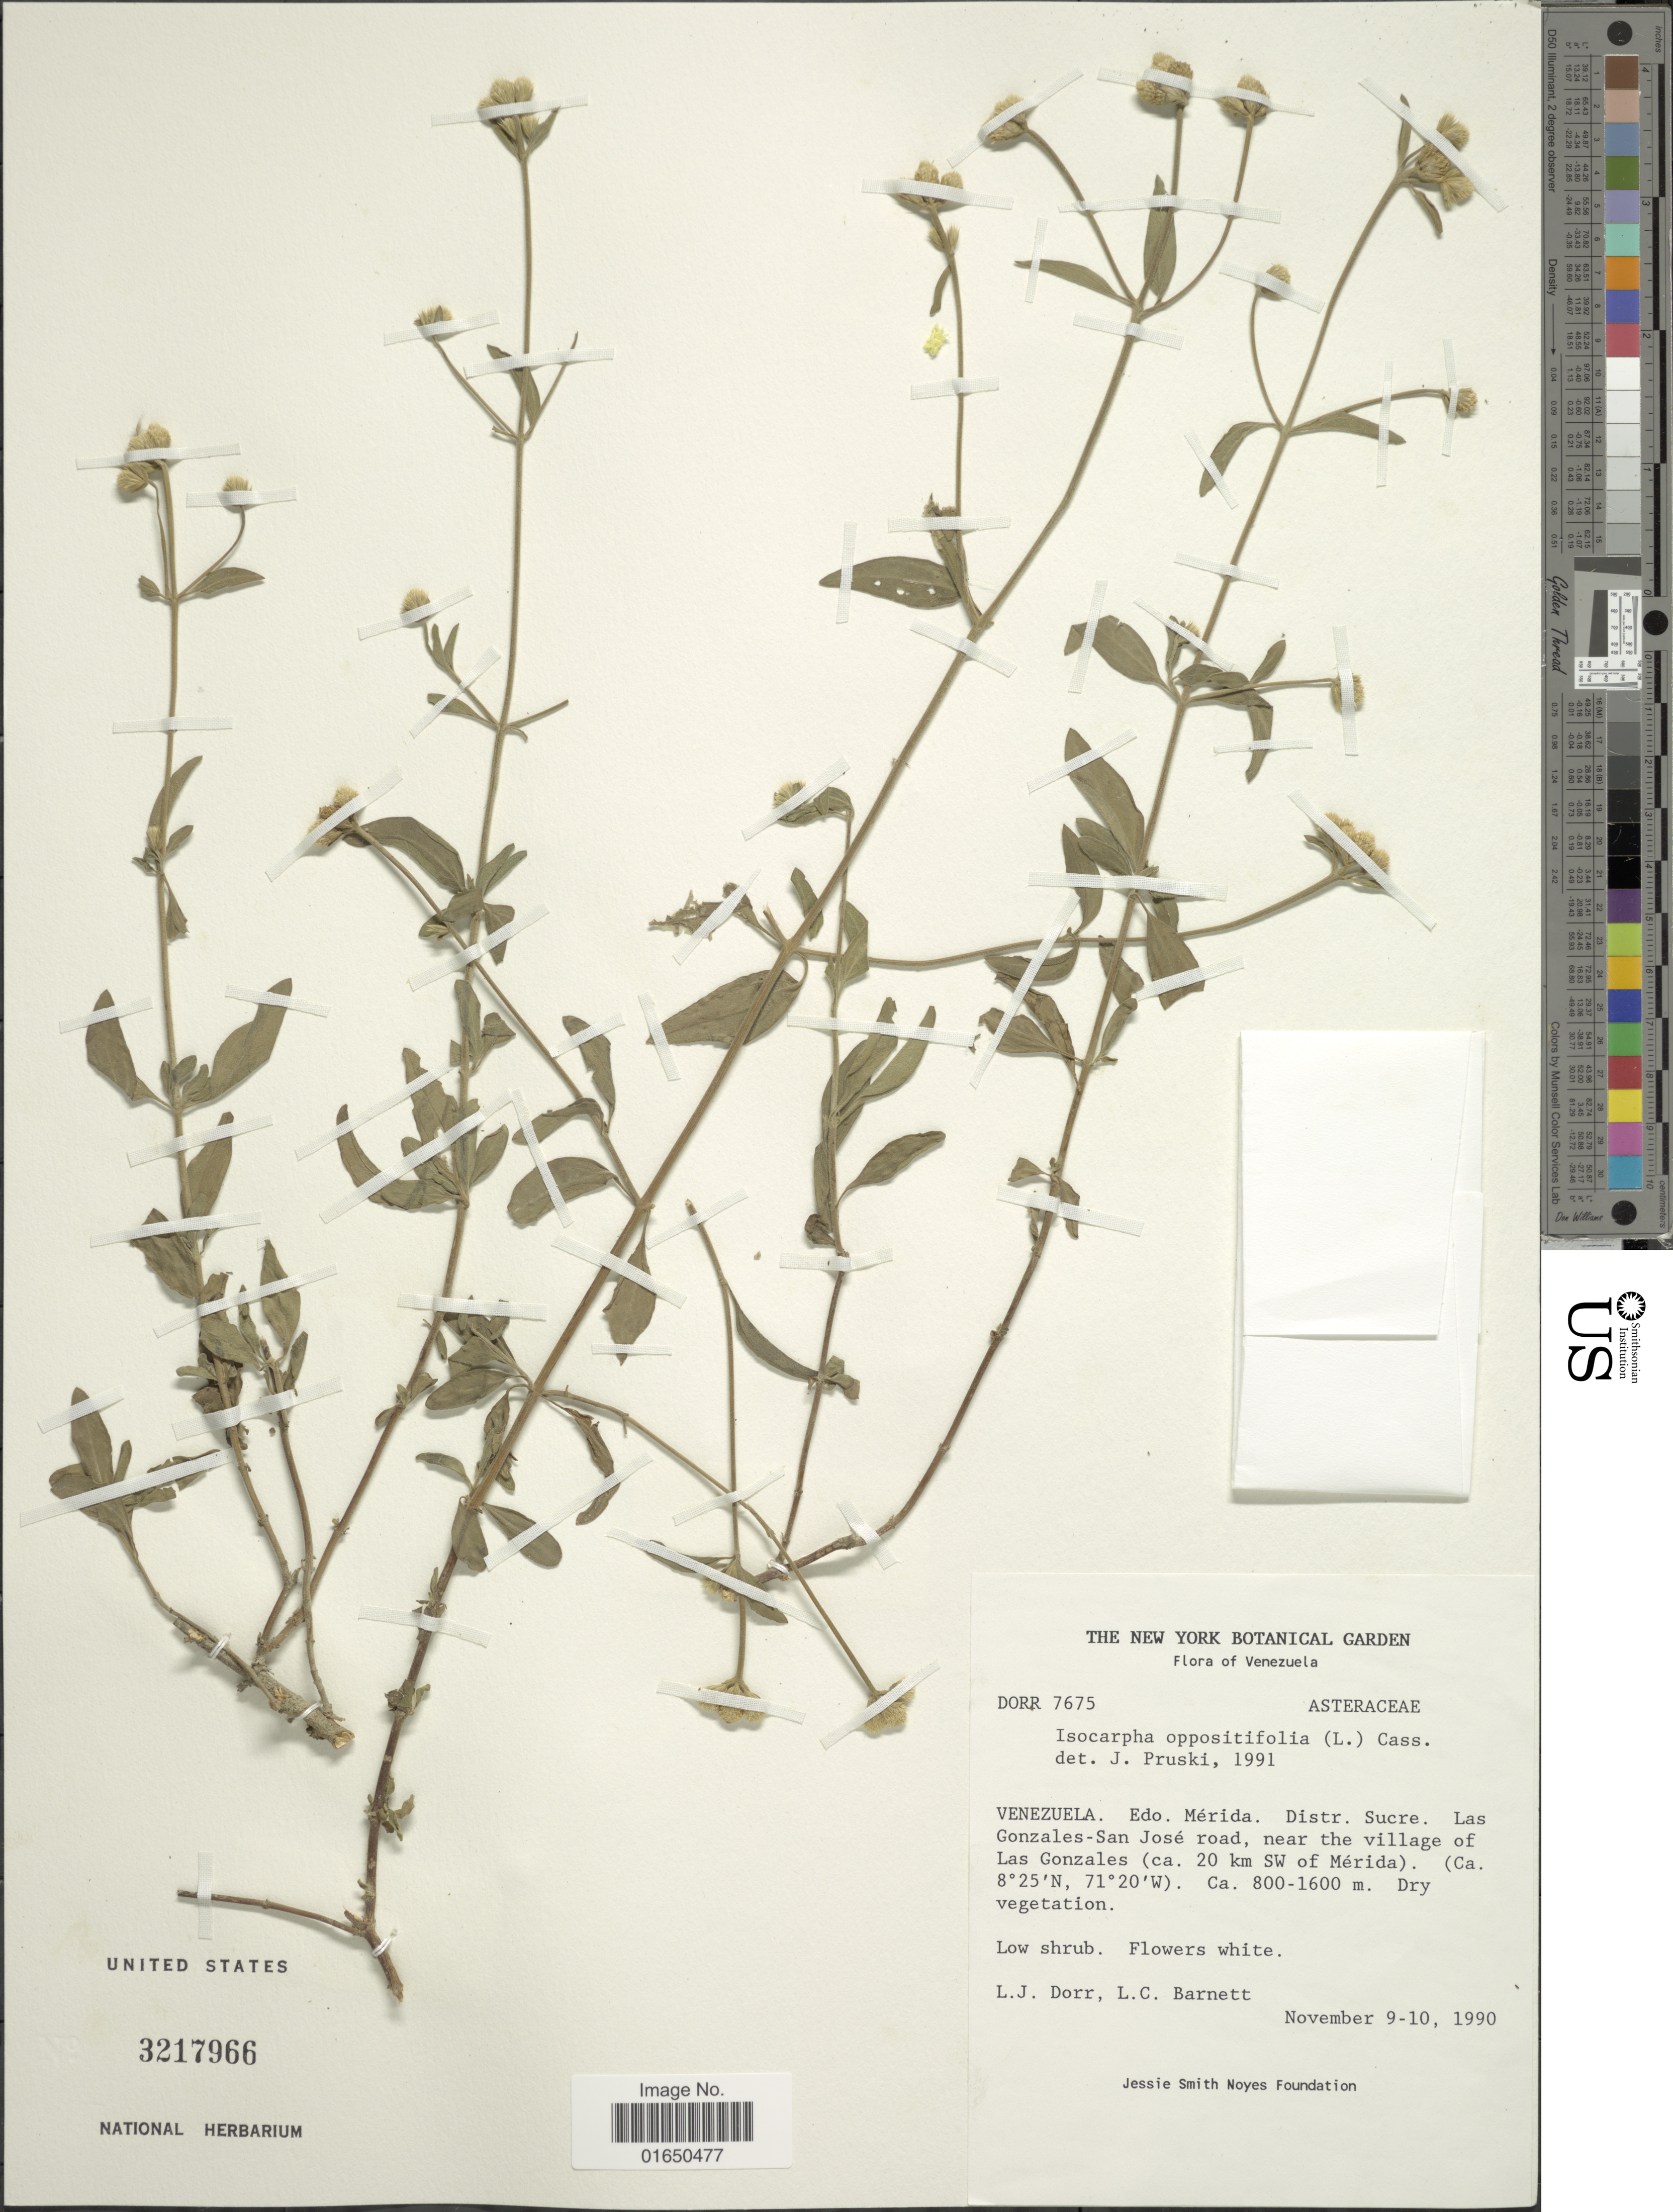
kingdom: Plantae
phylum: Tracheophyta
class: Magnoliopsida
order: Asterales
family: Asteraceae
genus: Isocarpha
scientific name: Isocarpha oppositifolia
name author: (L.) Cass.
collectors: L. J. Dorr & L. C. Barnett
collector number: DORR 7675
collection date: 1990-11-09/1990-11-10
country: Venezuela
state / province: Mérida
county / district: Sucre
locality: Las Gonzales-San Jose road, near the village of Las Gonzales (ca. 20 km SW of Merida)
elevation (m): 800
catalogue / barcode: US 3217966